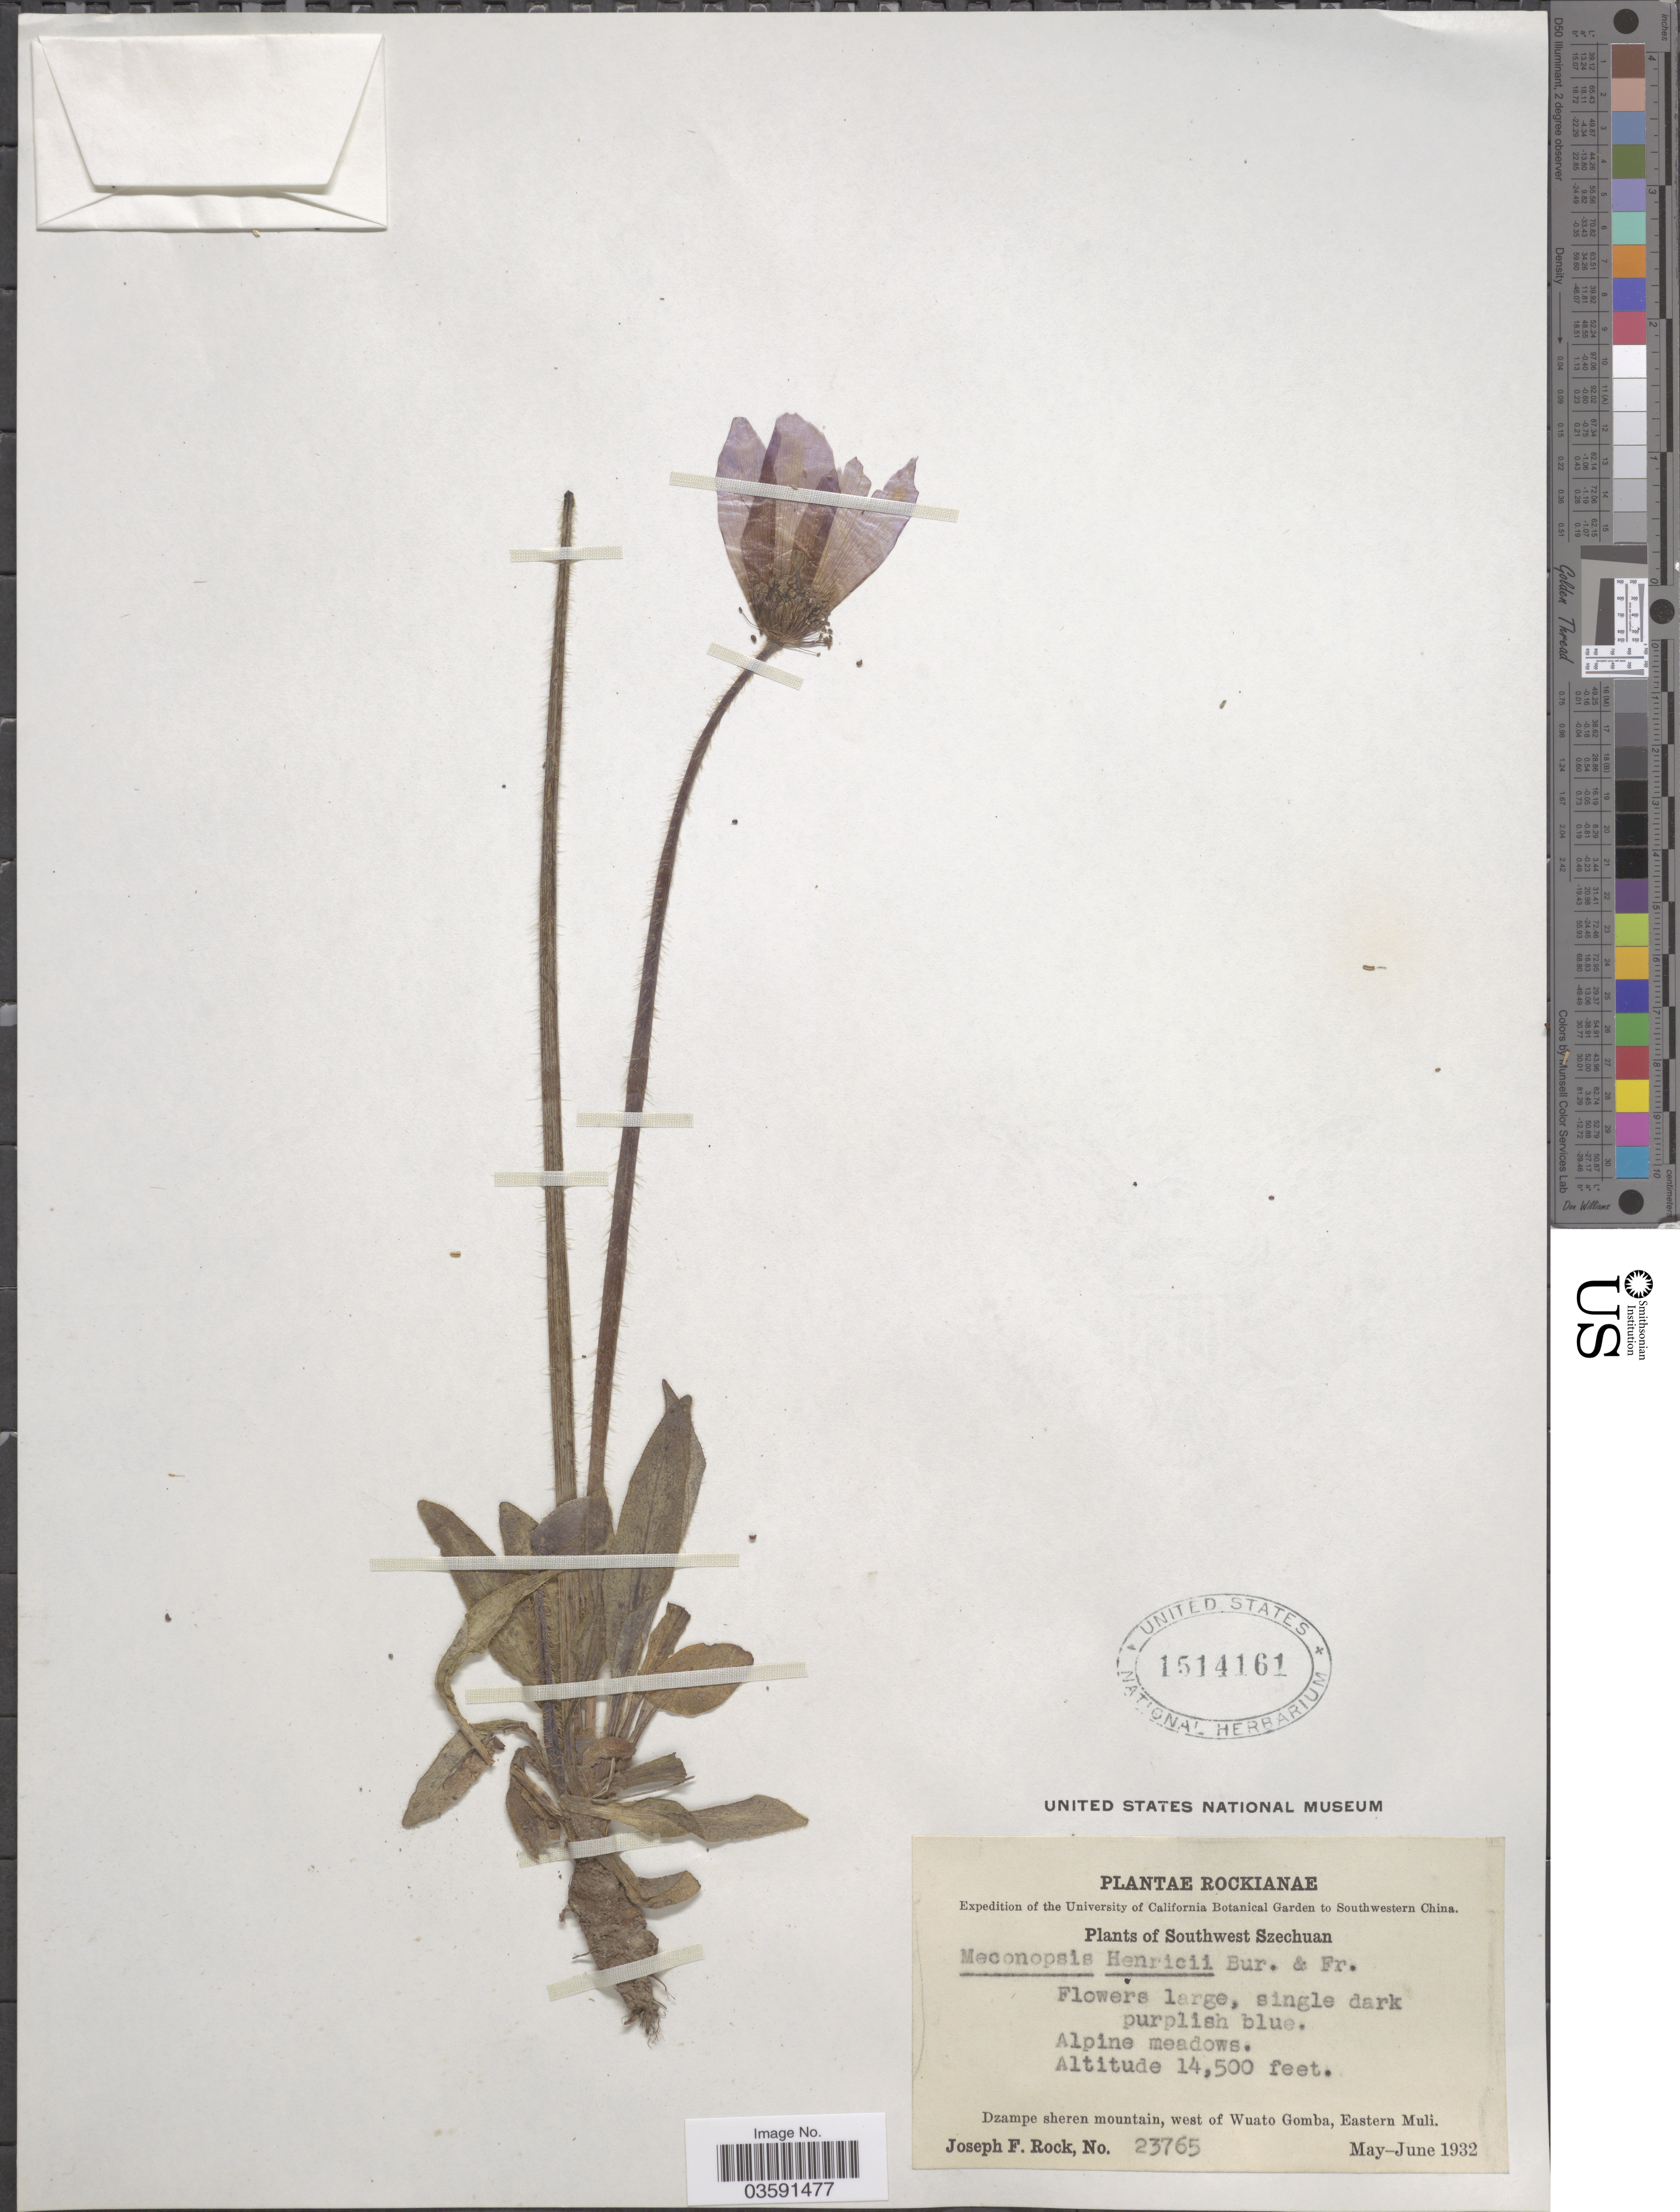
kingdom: Plantae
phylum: Tracheophyta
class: Magnoliopsida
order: Ranunculales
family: Papaveraceae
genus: Meconopsis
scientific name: Meconopsis henrici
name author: Bureau & Franch.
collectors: J. F. Rock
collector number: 23765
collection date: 1932-05/1932-06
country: China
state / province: Sichuan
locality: Southwestern China. Southwest Szechuan. Dzampe sheren mountain, west of Wuato Gomba, Eastern Muli.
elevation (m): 4420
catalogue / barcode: US 1514161